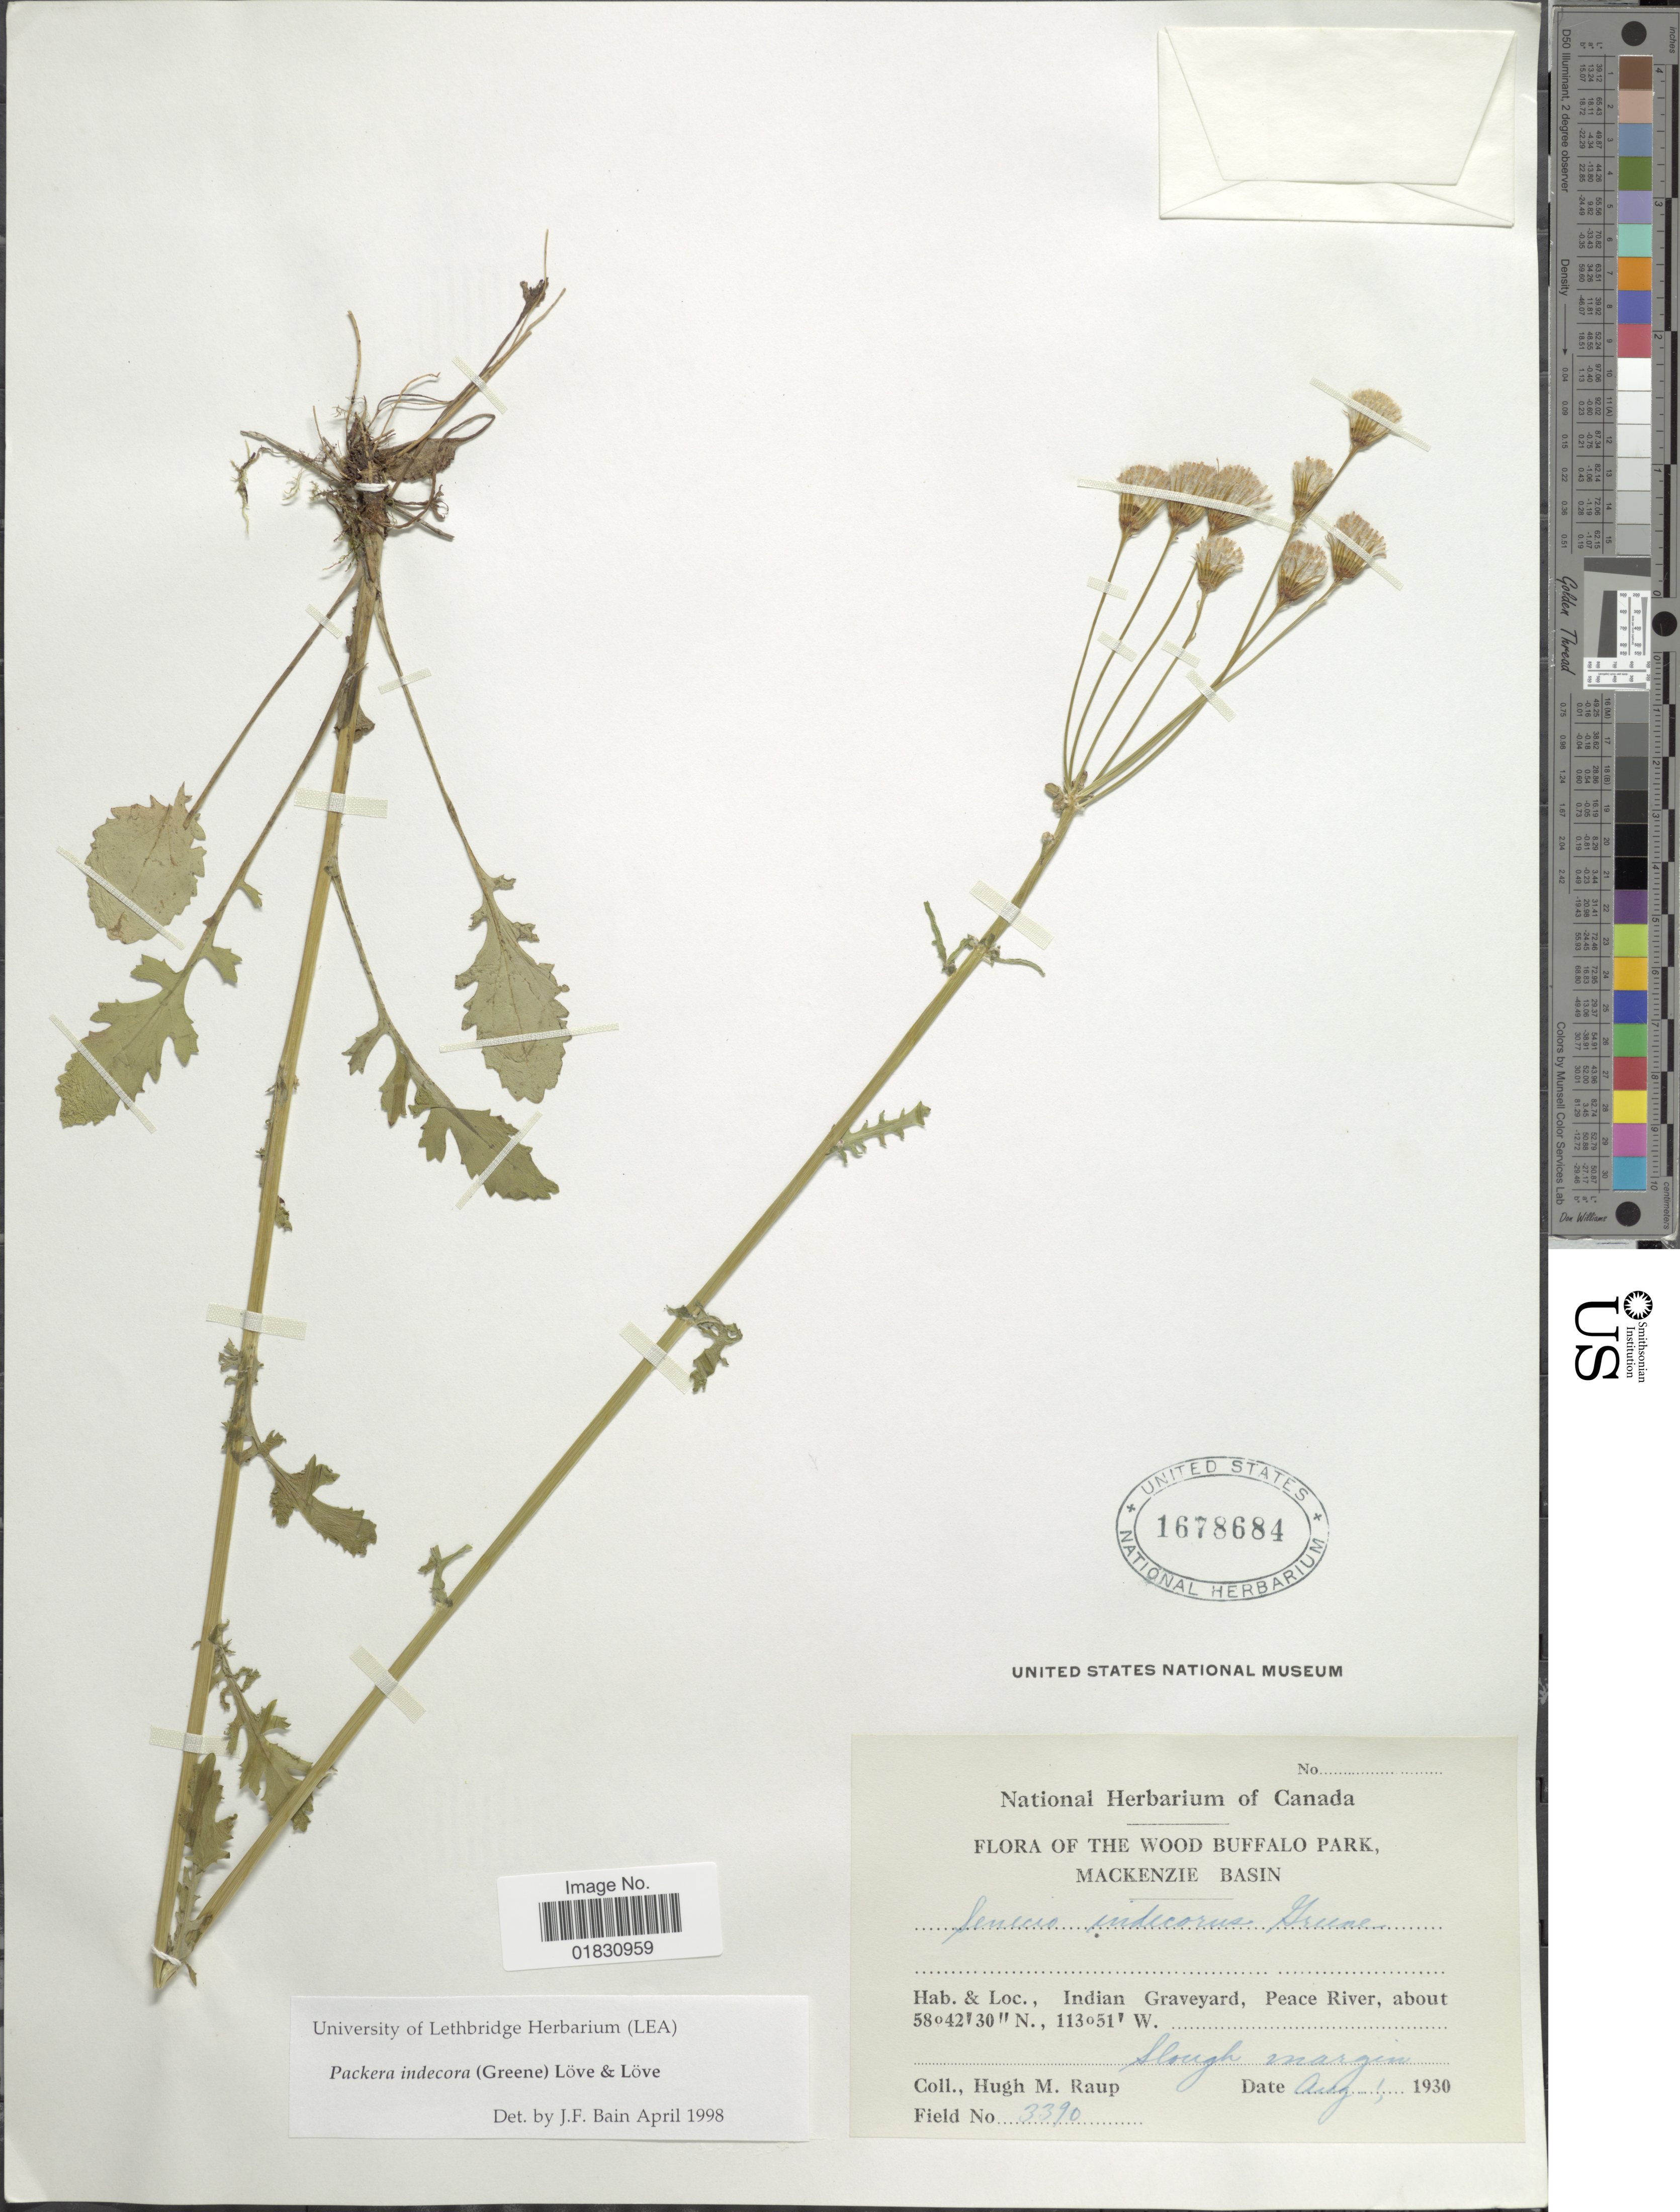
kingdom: Plantae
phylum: Tracheophyta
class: Magnoliopsida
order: Asterales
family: Asteraceae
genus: Packera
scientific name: Packera indecora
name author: (Greene) Á. Löve & D. Löve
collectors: H. Raup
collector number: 3390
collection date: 1930-08-01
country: Canada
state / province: Alberta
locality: The Wood Buffalo Park, Mackenzie Basin, Indian Graveyard, Peace River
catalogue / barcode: US 1678684